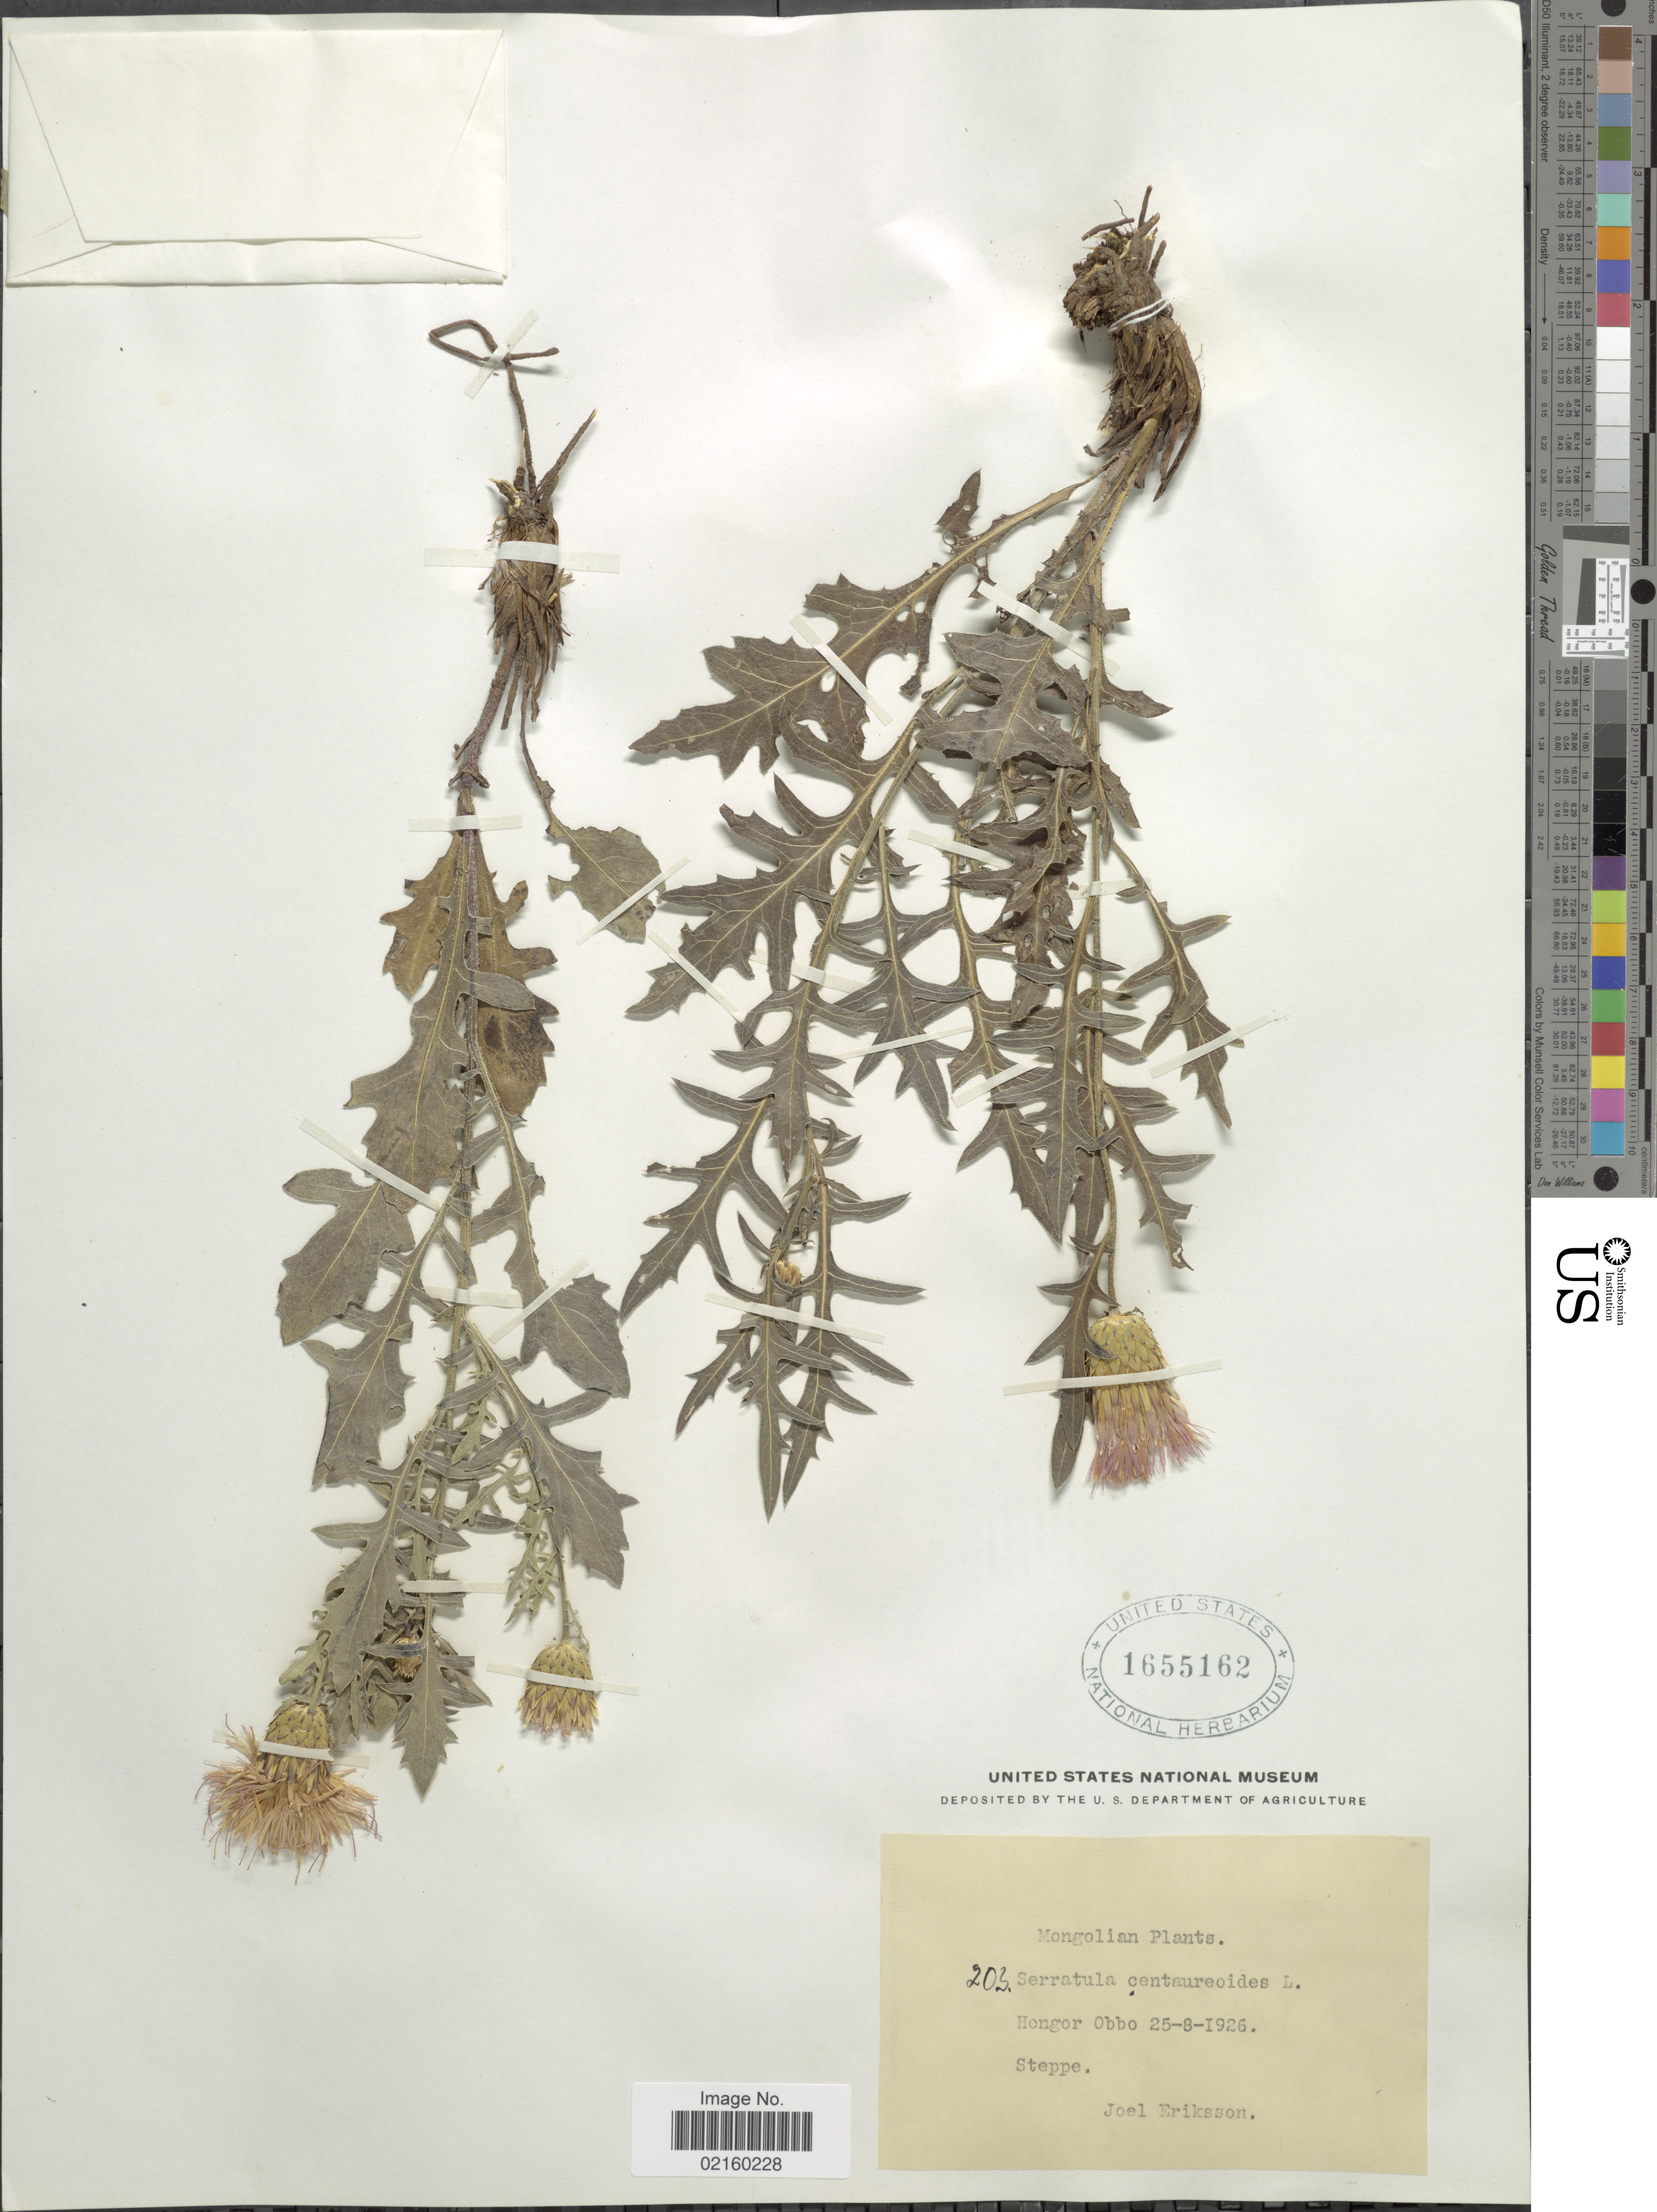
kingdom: Plantae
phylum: Tracheophyta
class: Magnoliopsida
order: Asterales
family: Asteraceae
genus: Serratula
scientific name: Serratula centauroides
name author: L.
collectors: J. Eriksson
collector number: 203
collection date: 1926-08-25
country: Mongolia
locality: Hongor Obbo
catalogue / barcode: US 1655162